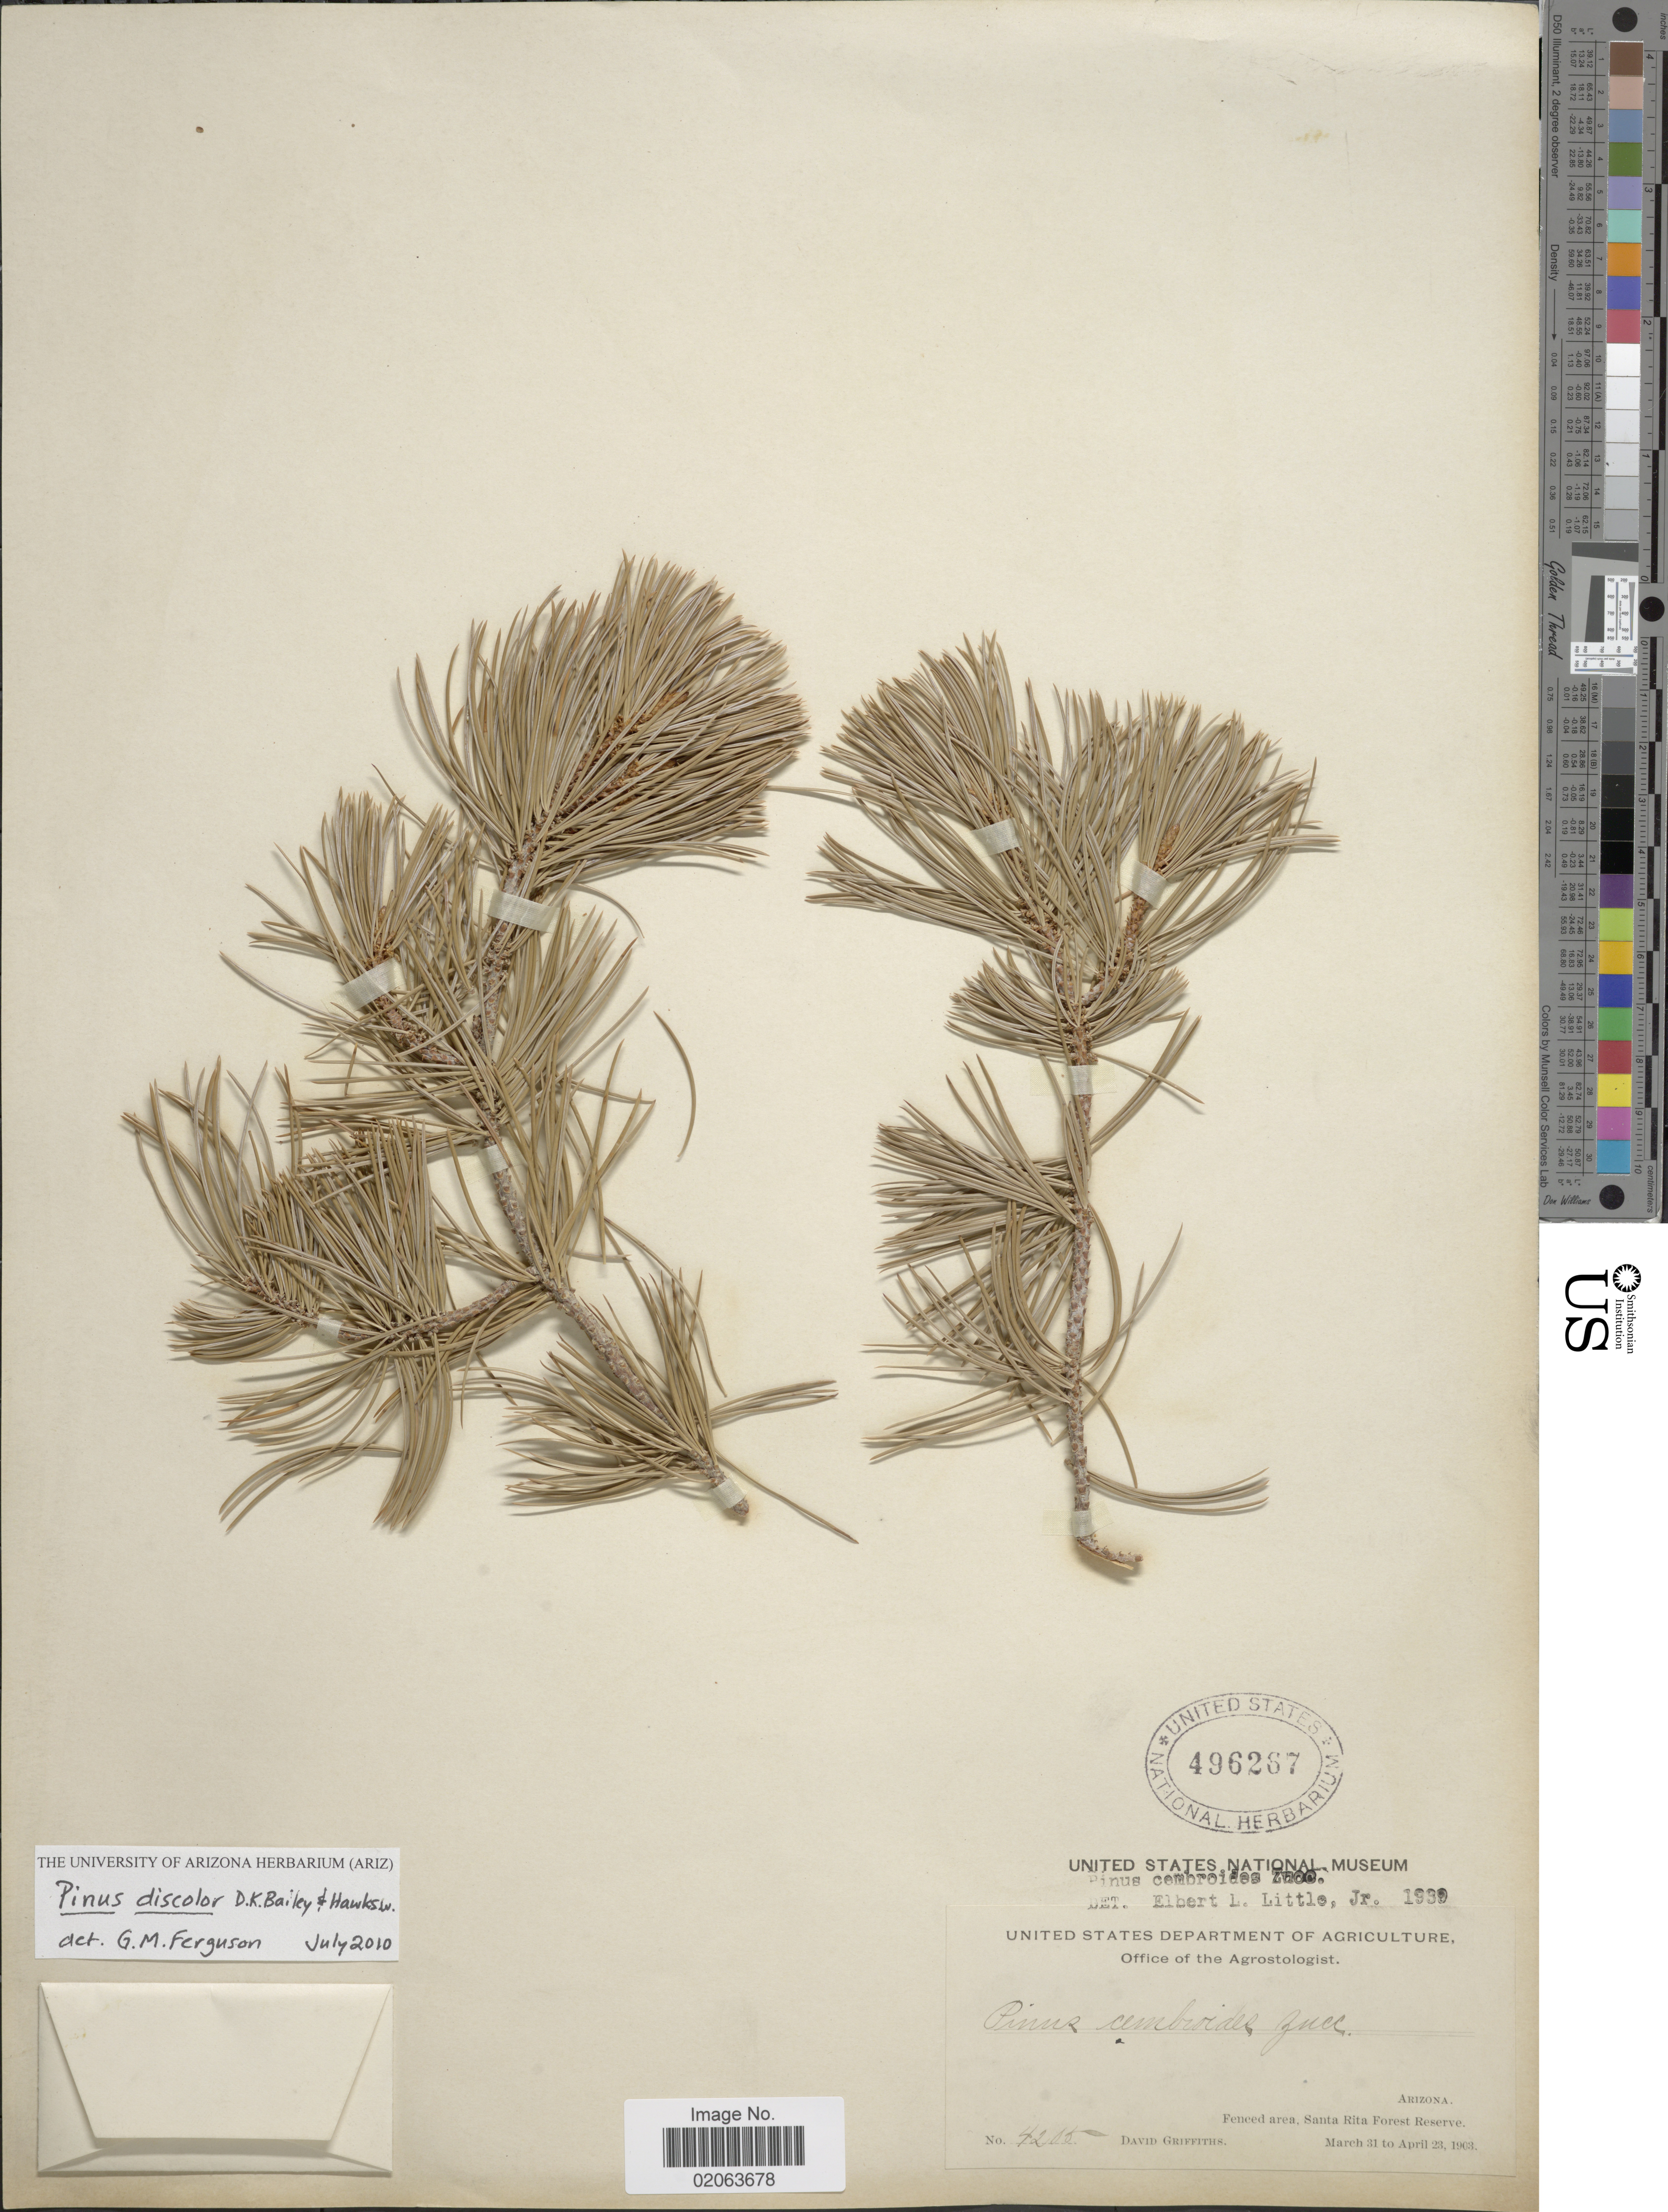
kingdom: Plantae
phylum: Tracheophyta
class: Pinopsida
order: Pinales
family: Pinaceae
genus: Pinus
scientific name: Pinus discolor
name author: D.K. Bailey & Hawksw.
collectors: D. Griffiths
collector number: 4205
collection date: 1903-03-31/1903-04-23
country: United States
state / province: Arizona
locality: Fenced area, Santa Rita Forest Reserve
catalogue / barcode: US 496267